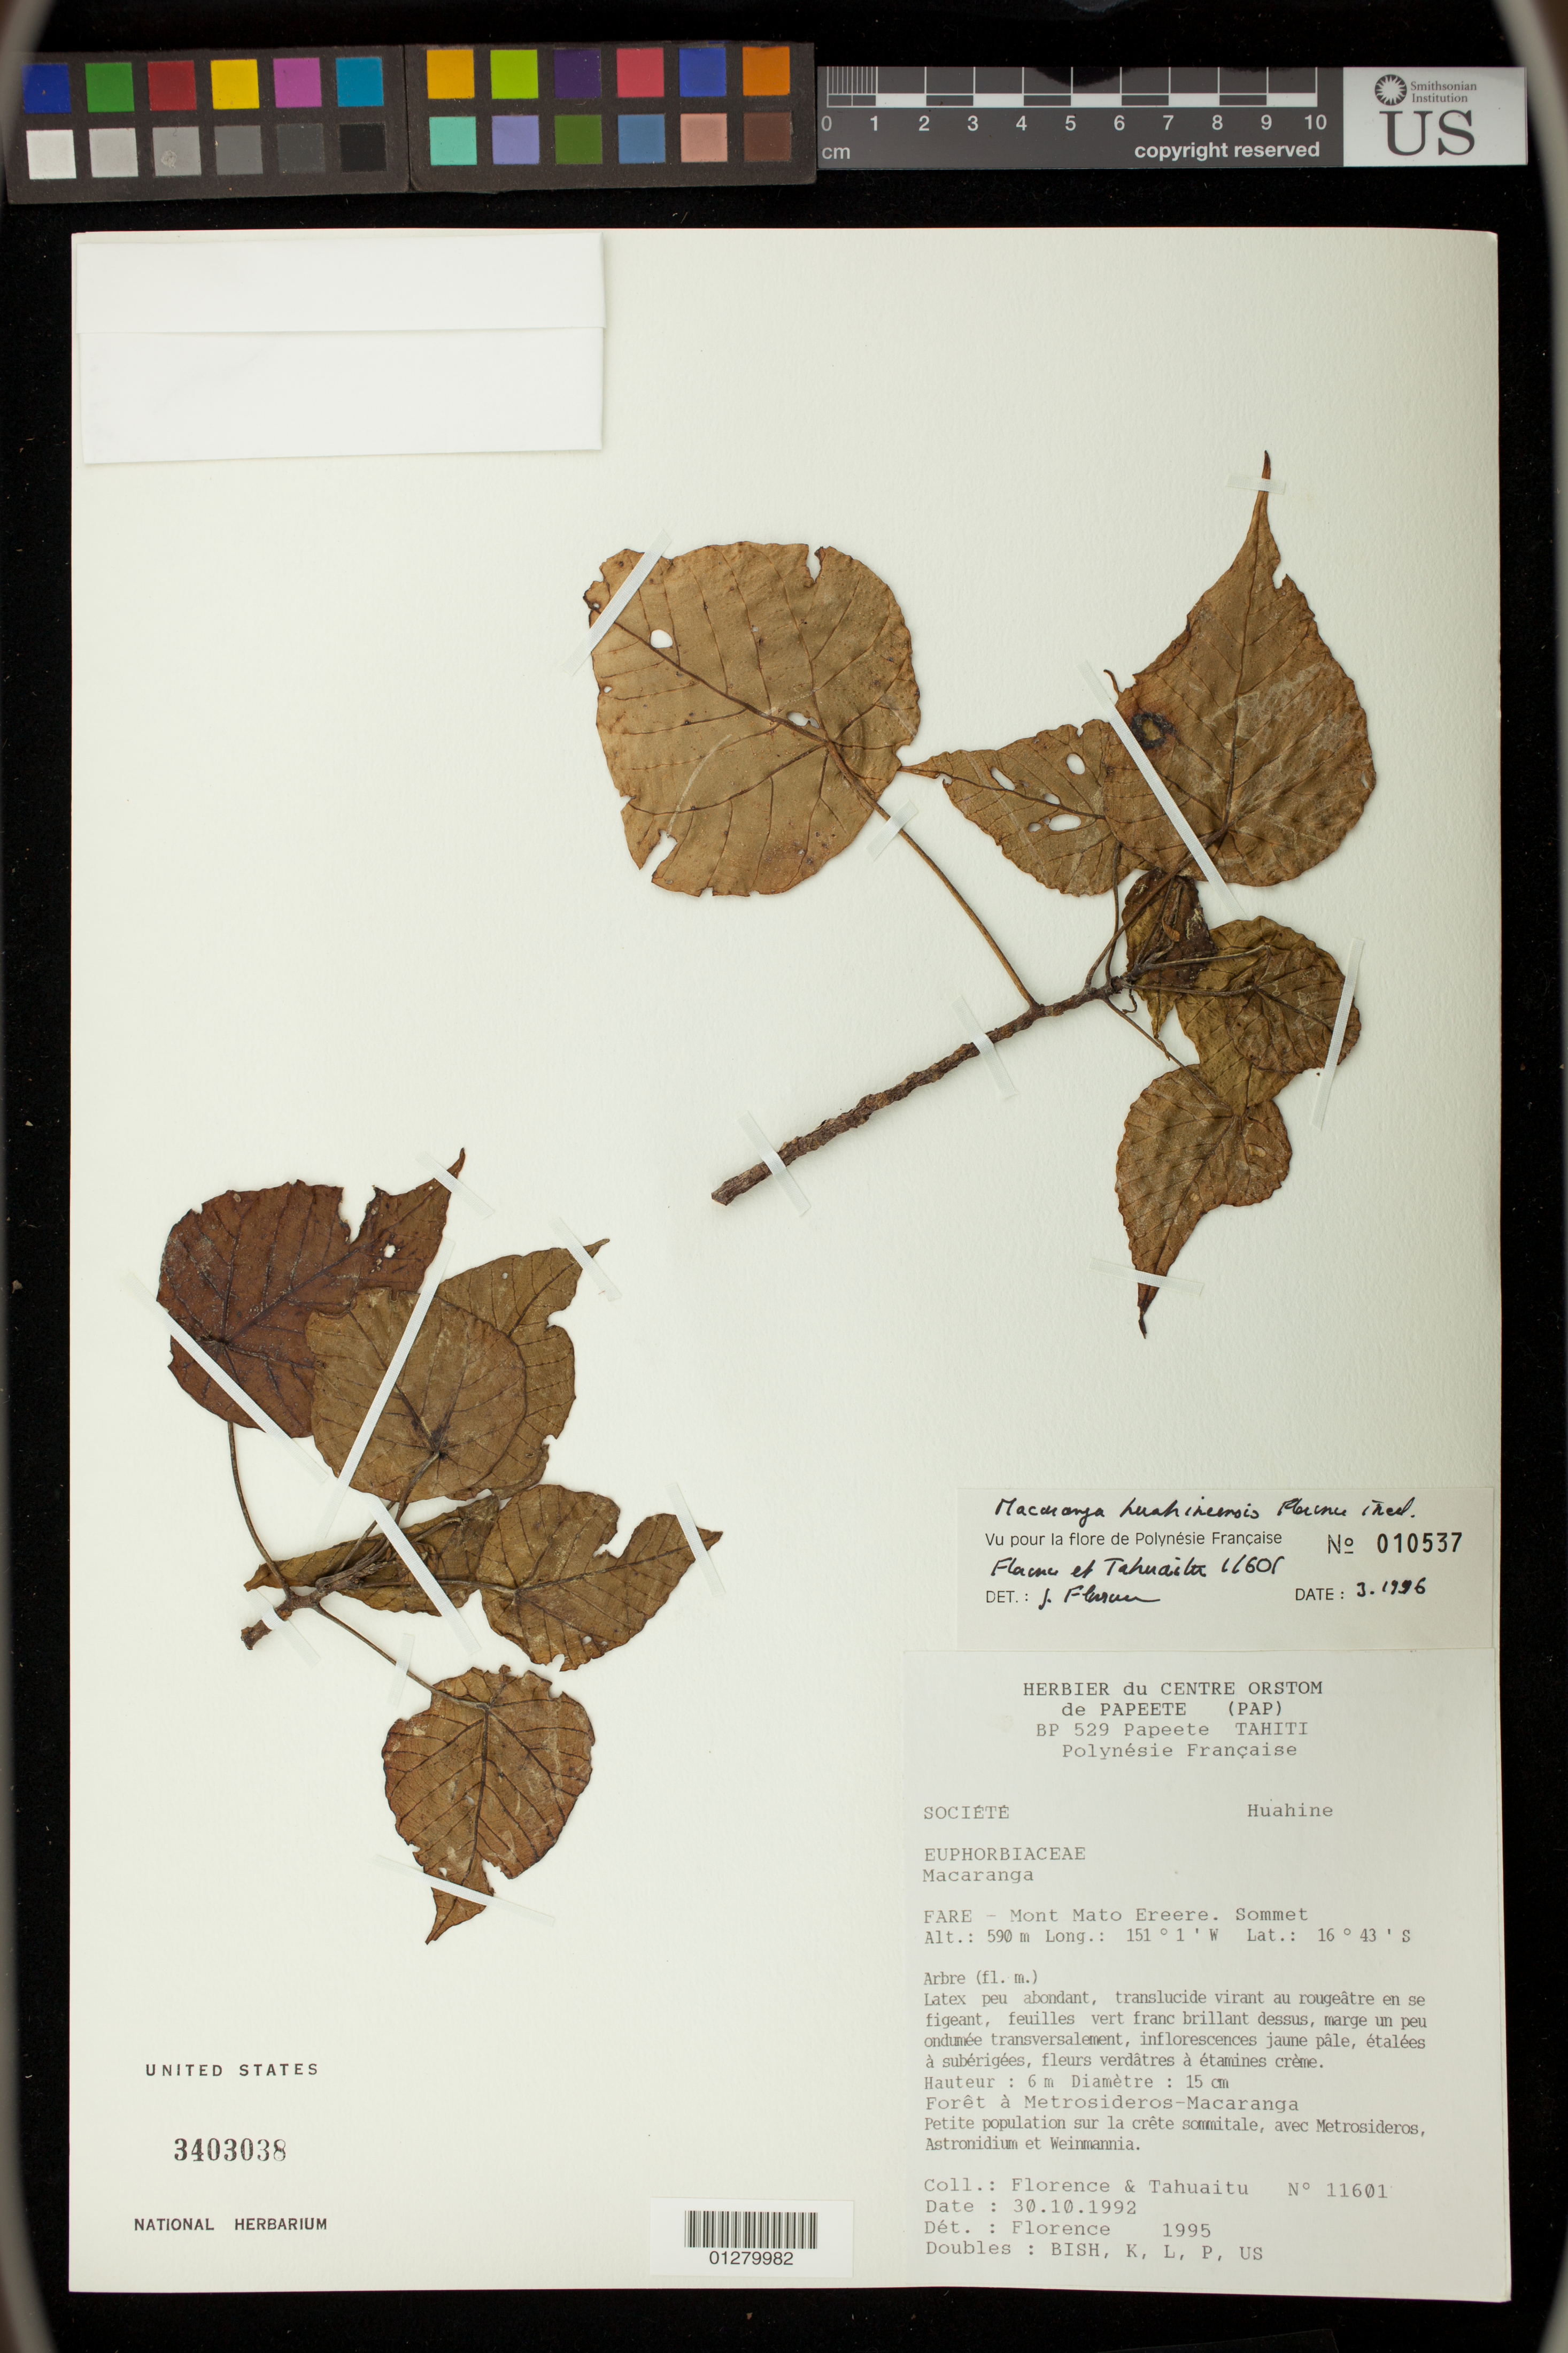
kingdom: Plantae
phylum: Tracheophyta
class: Magnoliopsida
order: Malpighiales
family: Euphorbiaceae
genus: Macaranga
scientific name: Macaranga huahineensis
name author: J. Florence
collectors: -. Florence & -. Tahuaitu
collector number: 11601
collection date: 1992-10-30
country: French Polynesia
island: Huahine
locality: Fare - Mont Mato Ereere. Sommet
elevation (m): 590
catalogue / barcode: US 3403038